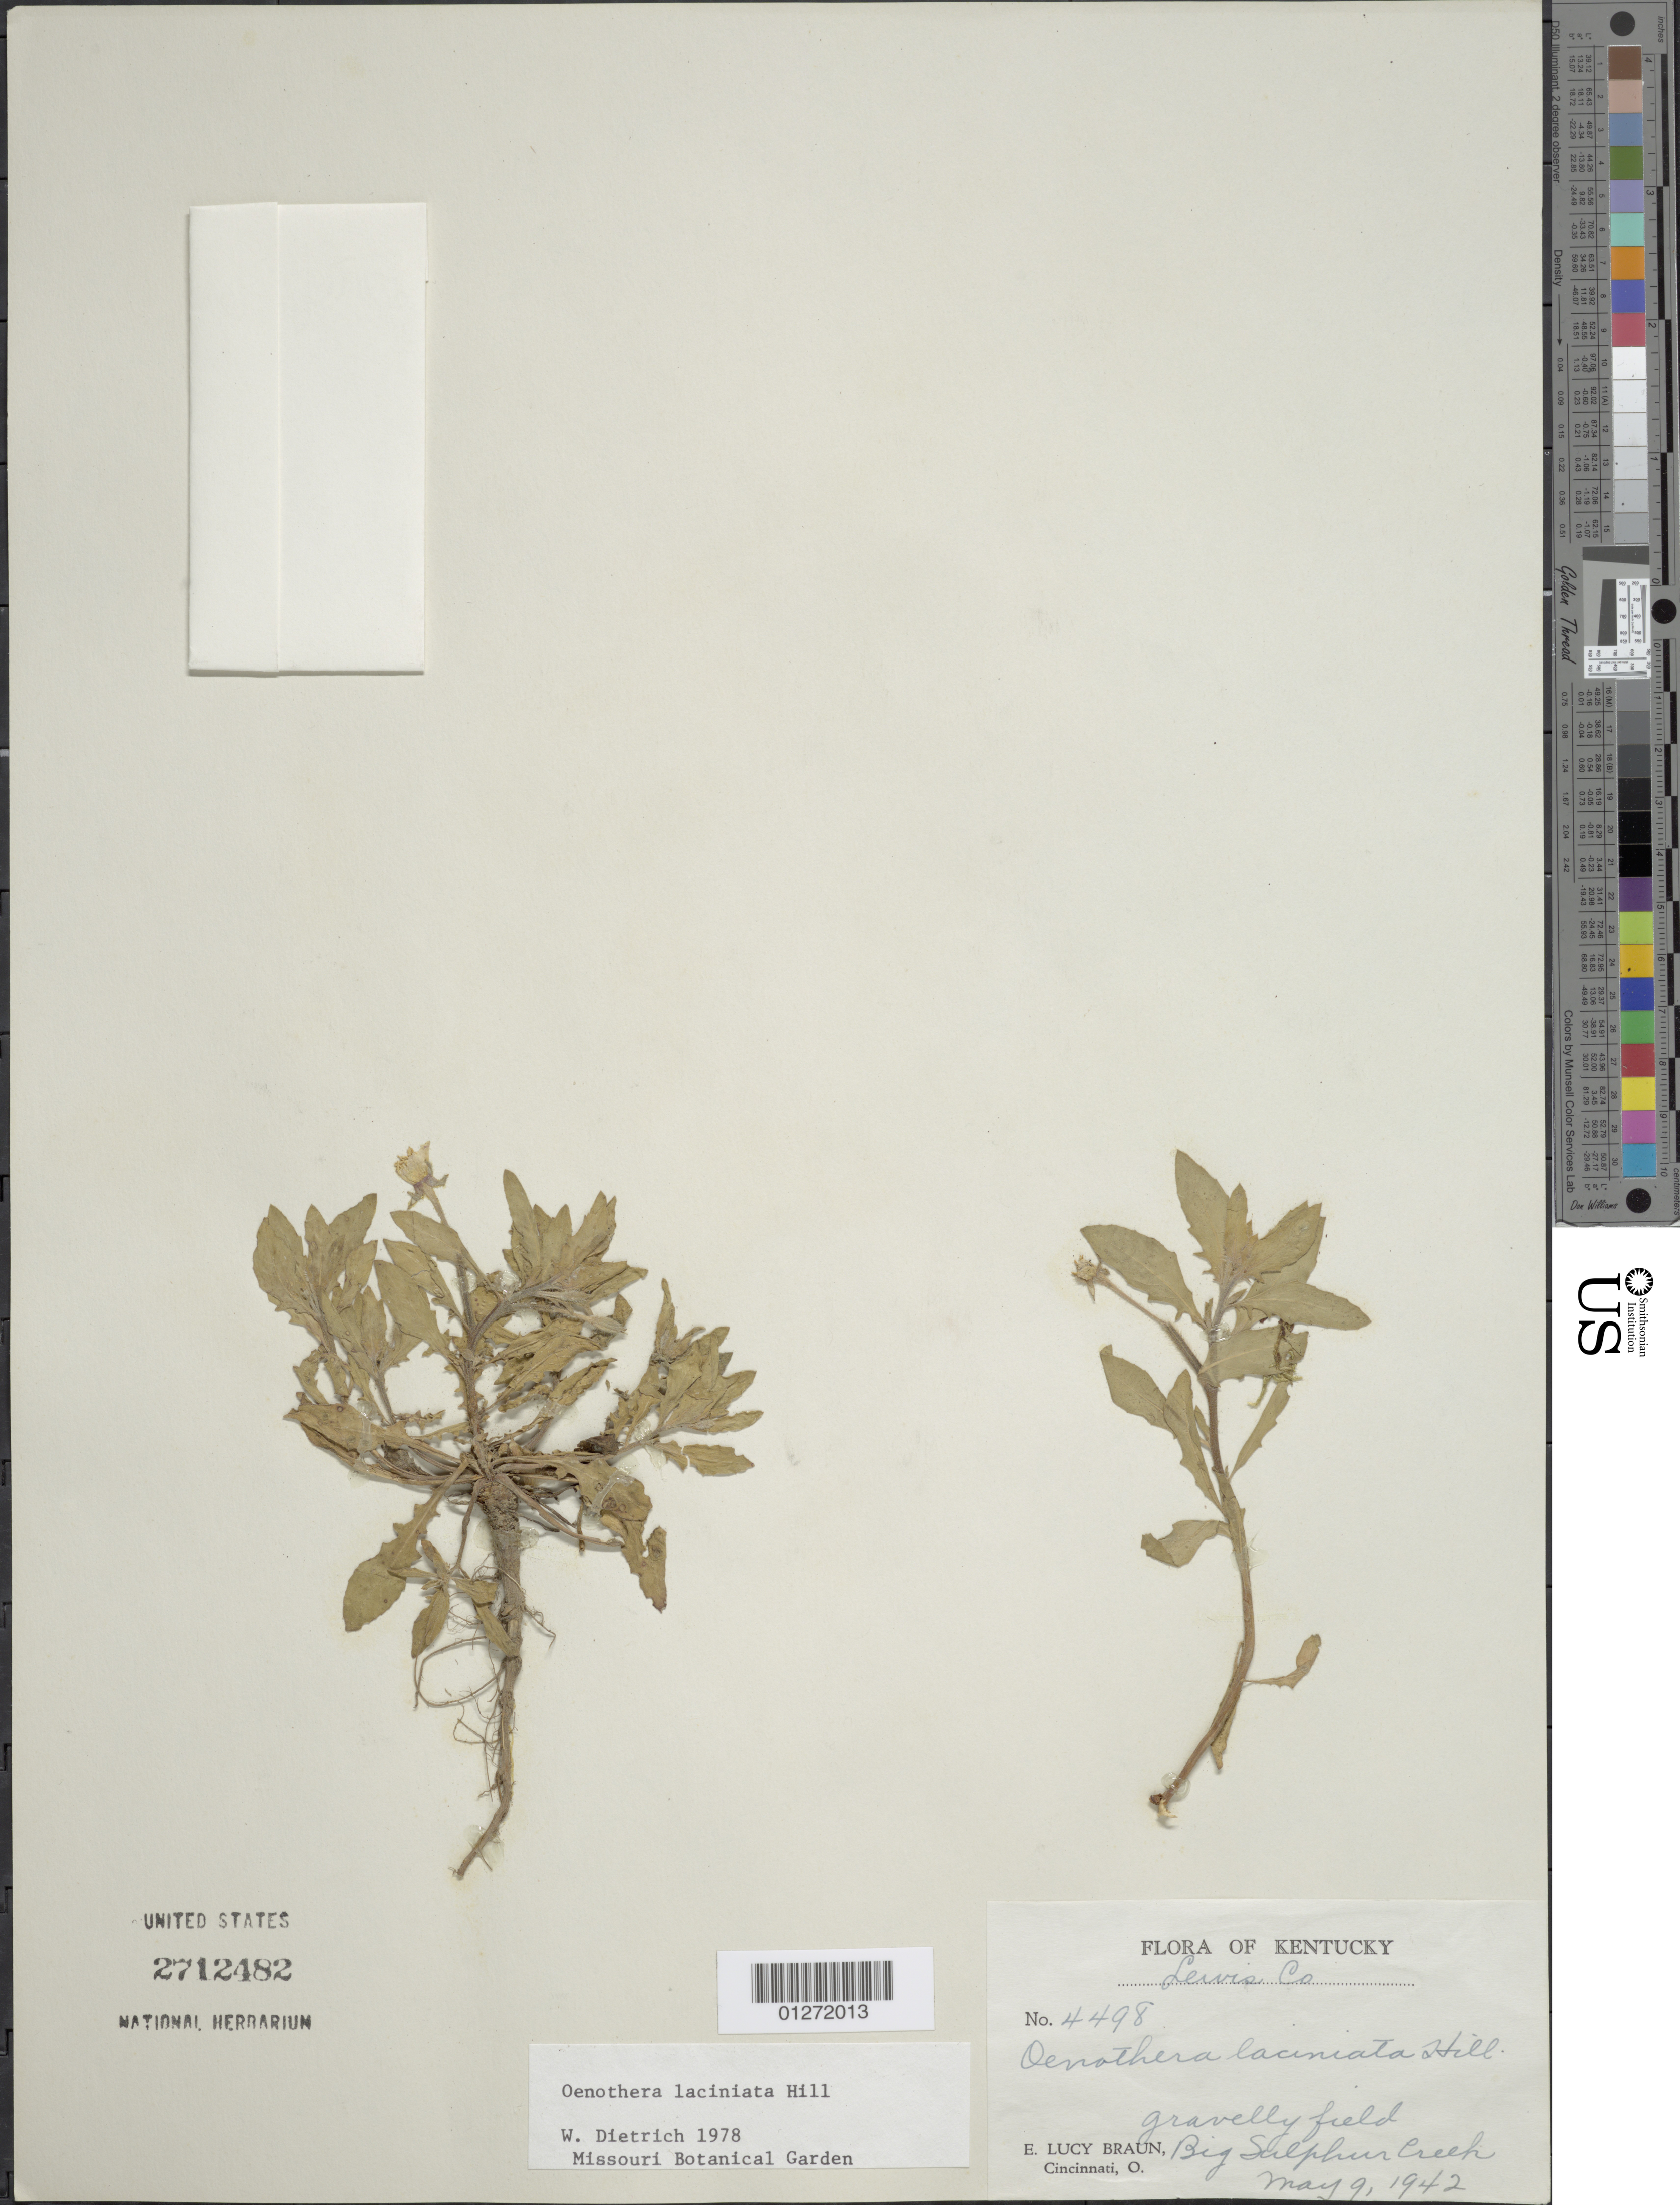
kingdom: Plantae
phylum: Tracheophyta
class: Magnoliopsida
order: Myrtales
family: Onagraceae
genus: Oenothera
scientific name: Oenothera laciniata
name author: Hill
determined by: Dietrich, W.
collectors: E. L. Braun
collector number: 4498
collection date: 1942-05-09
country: United States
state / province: Kentucky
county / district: Lewis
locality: Sulphur Creek.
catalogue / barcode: US 2712482